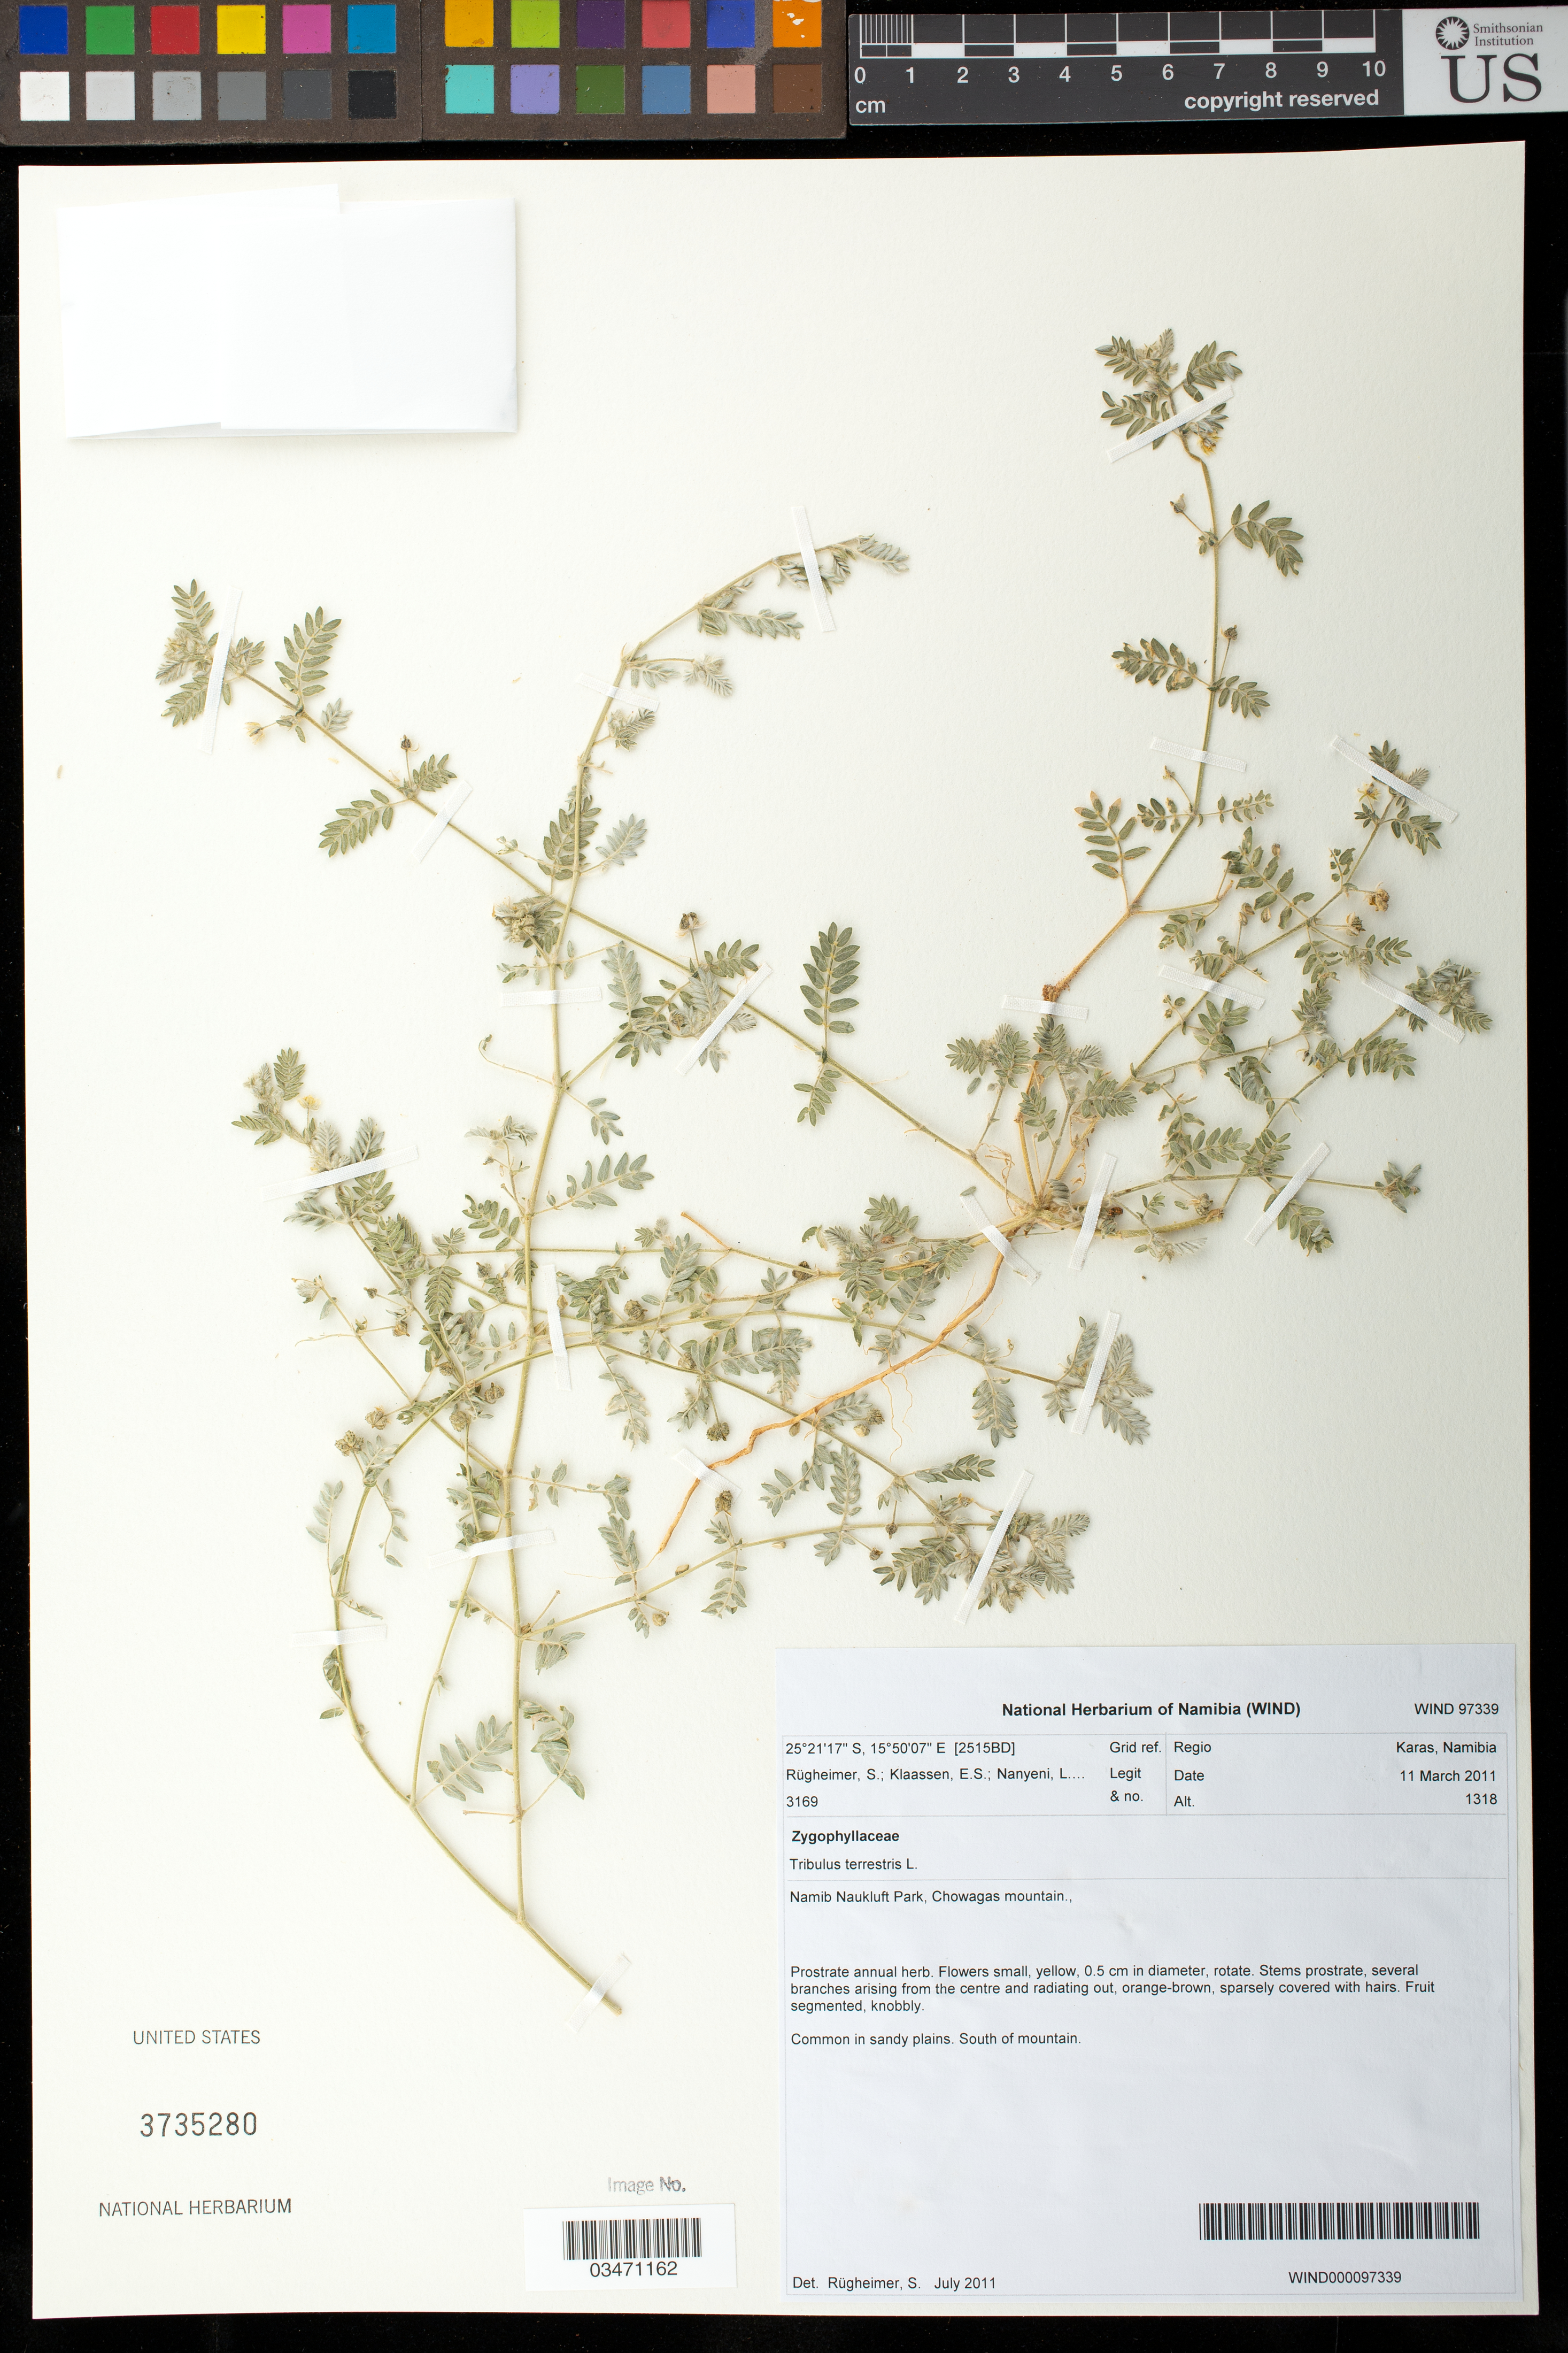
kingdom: Plantae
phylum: Tracheophyta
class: Magnoliopsida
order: Zygophyllales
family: Zygophyllaceae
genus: Tribulus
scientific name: Tribulus terrestris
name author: L.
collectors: S. Rugheimer, L. Nanyeni & E. S. Klaassen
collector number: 3169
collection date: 2011-03-11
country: Namibia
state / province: Karas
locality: Namib Naukluft Park, Chowagas mountain.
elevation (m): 1318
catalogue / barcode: US 3735280